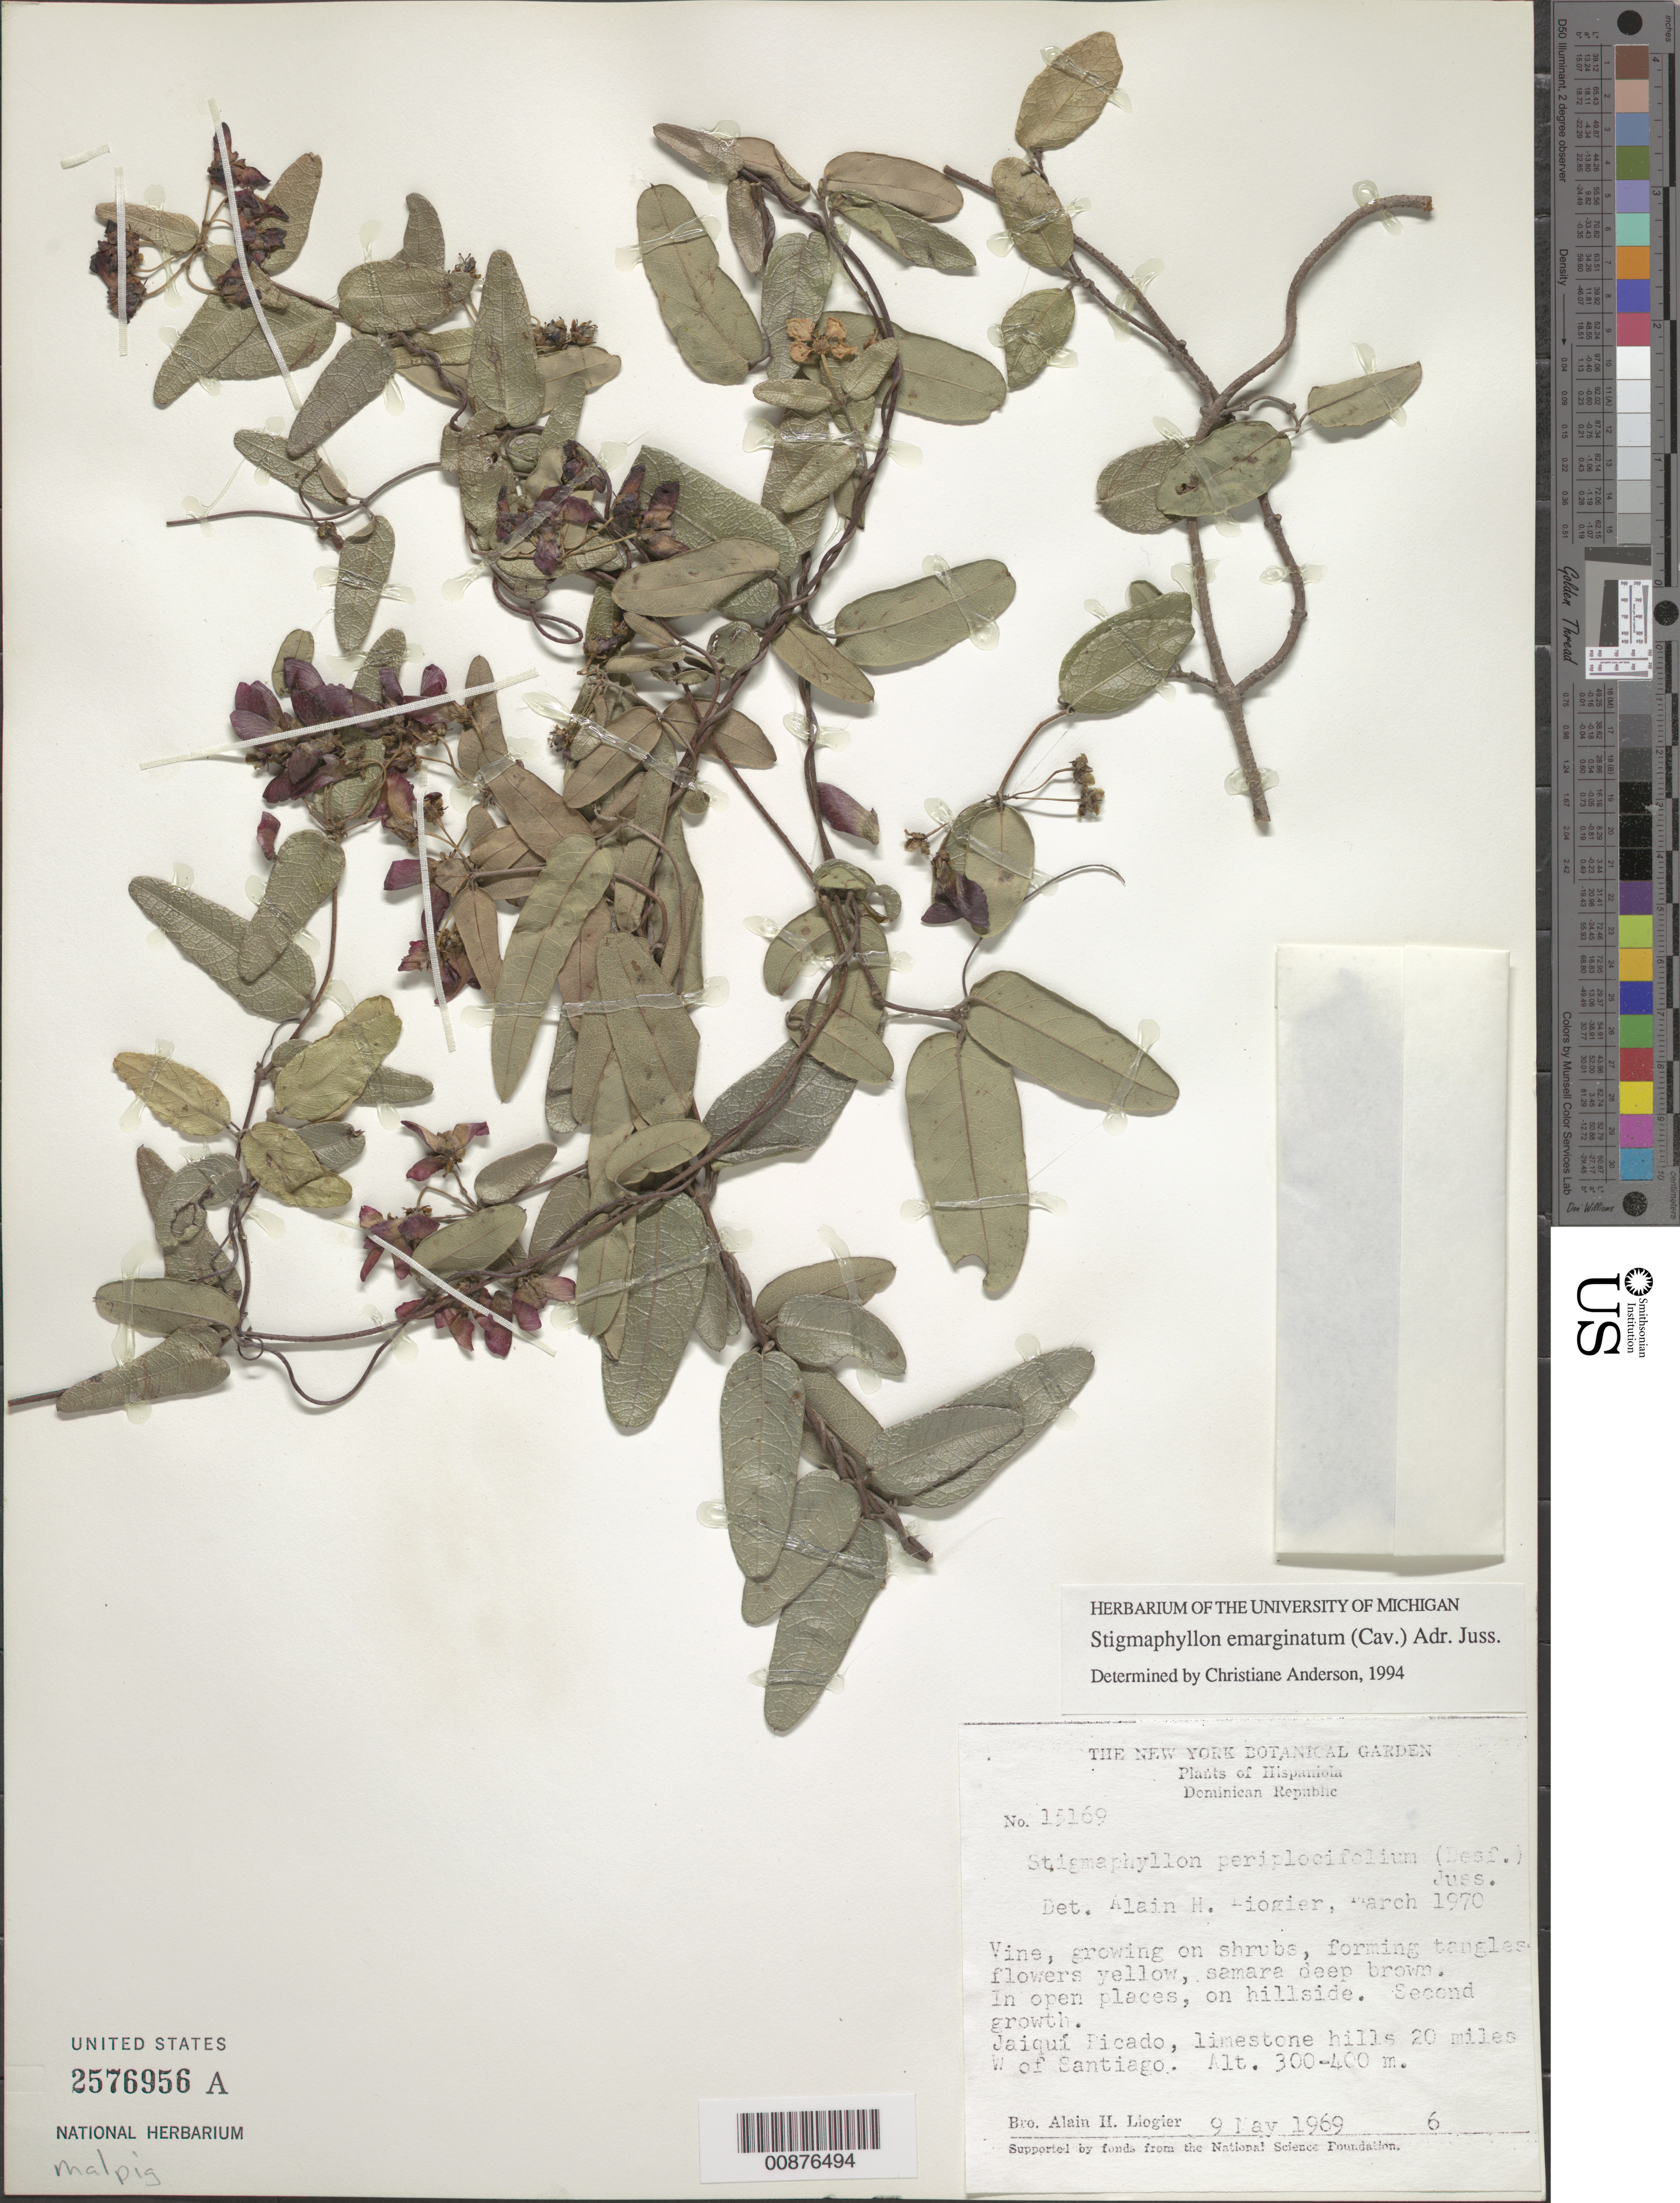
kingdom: Plantae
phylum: Tracheophyta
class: Magnoliopsida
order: Malpighiales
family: Malpighiaceae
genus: Stigmaphyllon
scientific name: Stigmaphyllon emarginatum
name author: (Cav.) A. Juss.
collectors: A. H. Liogier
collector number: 15169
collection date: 1969-05-09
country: Dominican Republic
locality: Hispaniola. Jaiquí Picado, limestone hills 20 miles W of Santiago.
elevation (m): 300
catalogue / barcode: US 2576956A